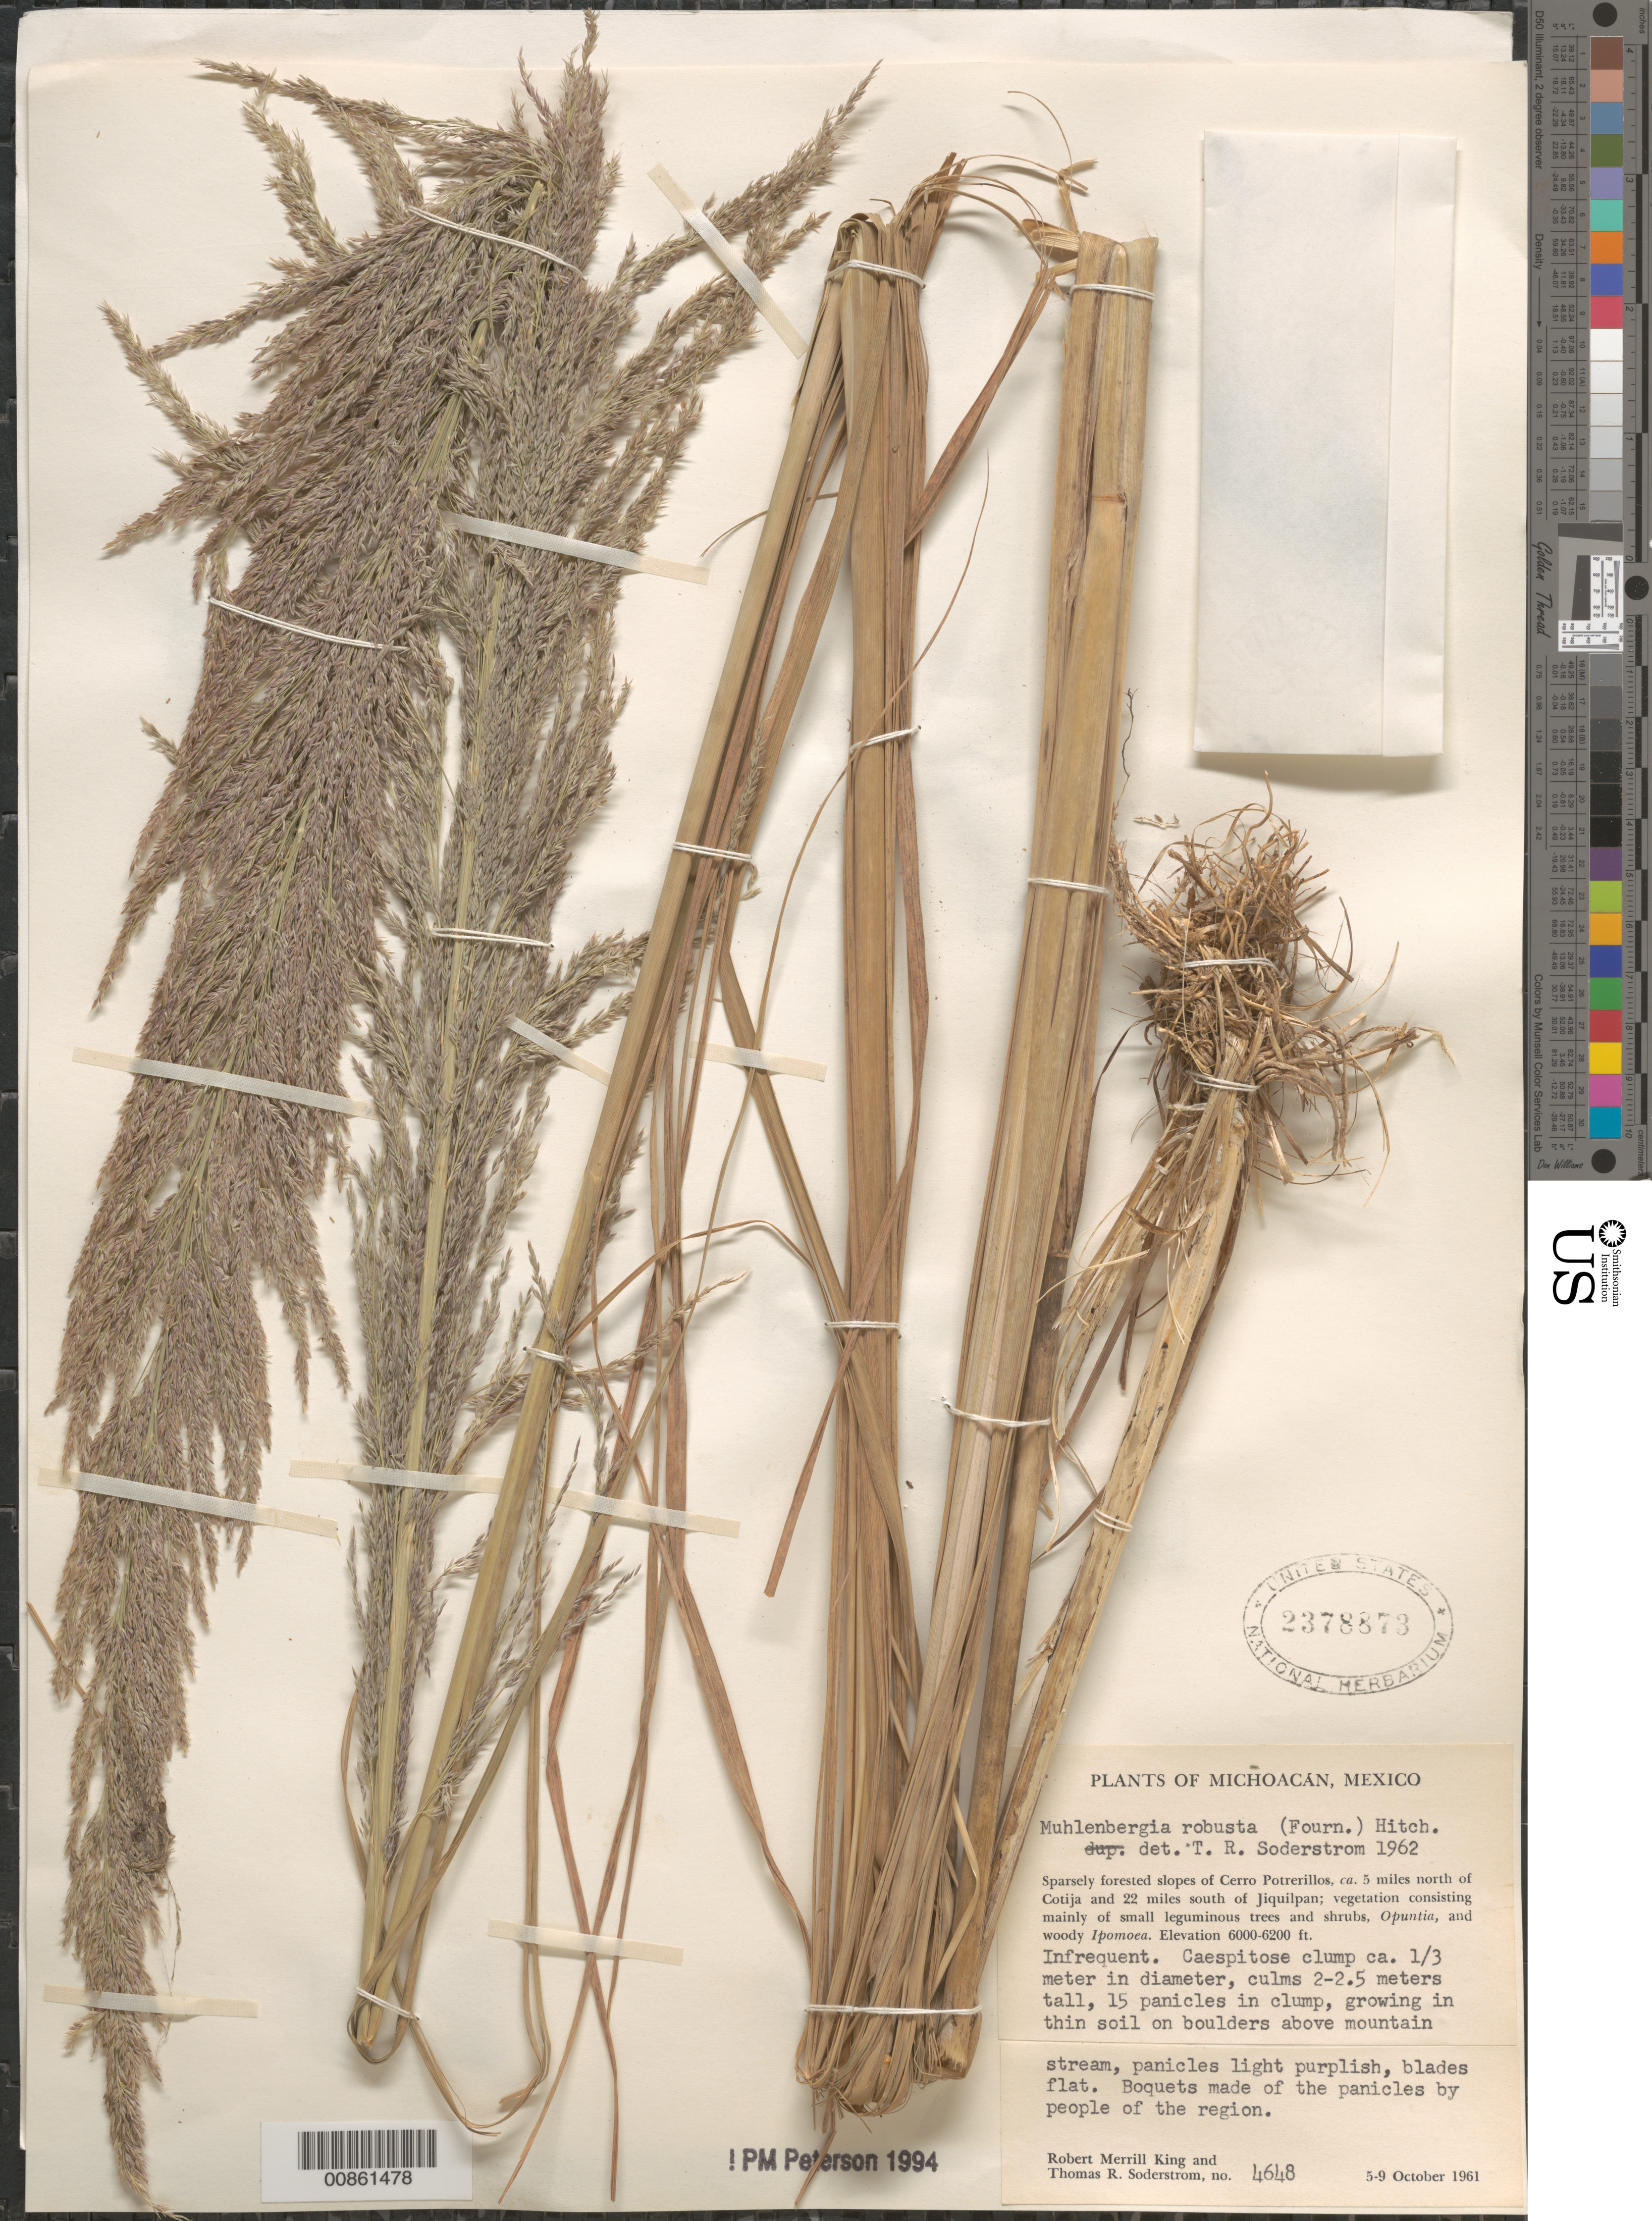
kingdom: Plantae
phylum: Tracheophyta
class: Liliopsida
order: Poales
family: Poaceae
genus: Muhlenbergia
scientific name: Muhlenbergia robusta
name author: (E. Fourn.) Hitchc.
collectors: R. M. King & T. R. Soderstrom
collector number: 4648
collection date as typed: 09 Oct 1961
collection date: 1961-10-09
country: Mexico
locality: Cerro Potrerillos, ca. 5 mi N of Cotija and 22 mi S of Jiquilpan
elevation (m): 1890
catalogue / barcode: US 2378873